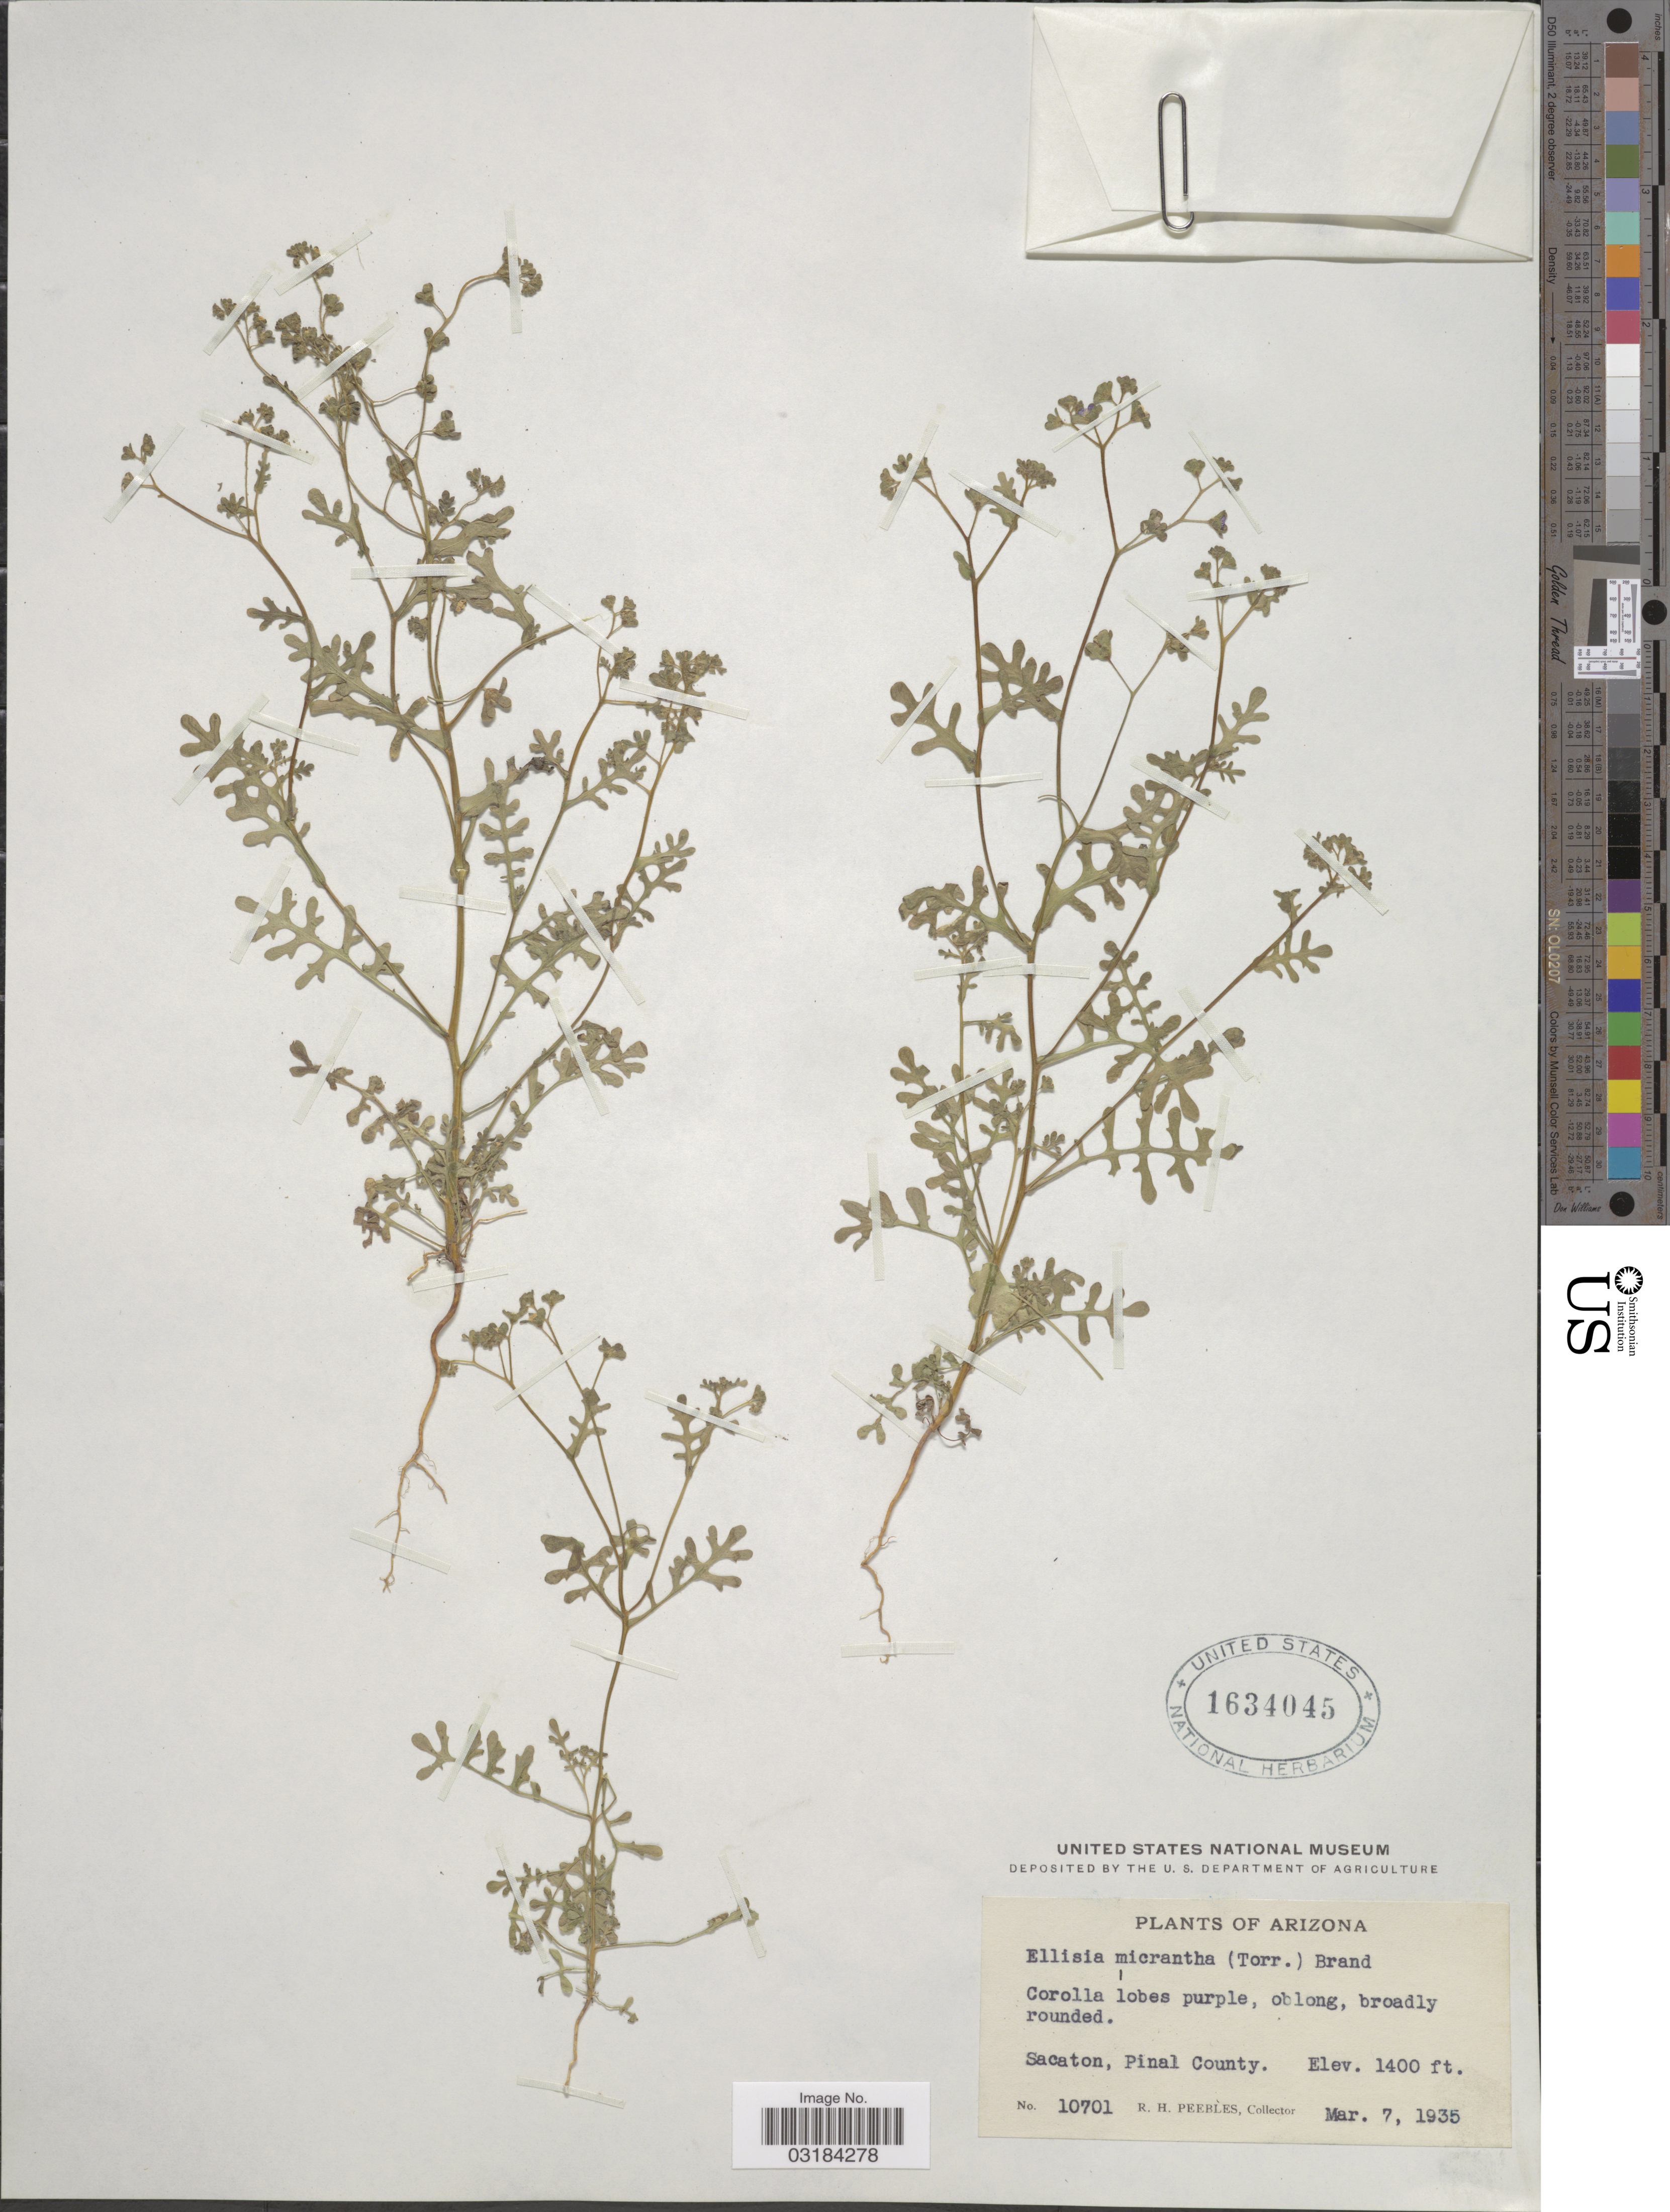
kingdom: Plantae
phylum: Tracheophyta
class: Magnoliopsida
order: Boraginales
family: Hydrophyllaceae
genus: Eucrypta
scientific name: Eucrypta micrantha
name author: (Torr.) A. Heller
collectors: R. H. Peebles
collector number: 10701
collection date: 1935-03-07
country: United States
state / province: Arizona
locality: Sacaton, Pinal County.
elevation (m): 427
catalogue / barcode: US 1634045